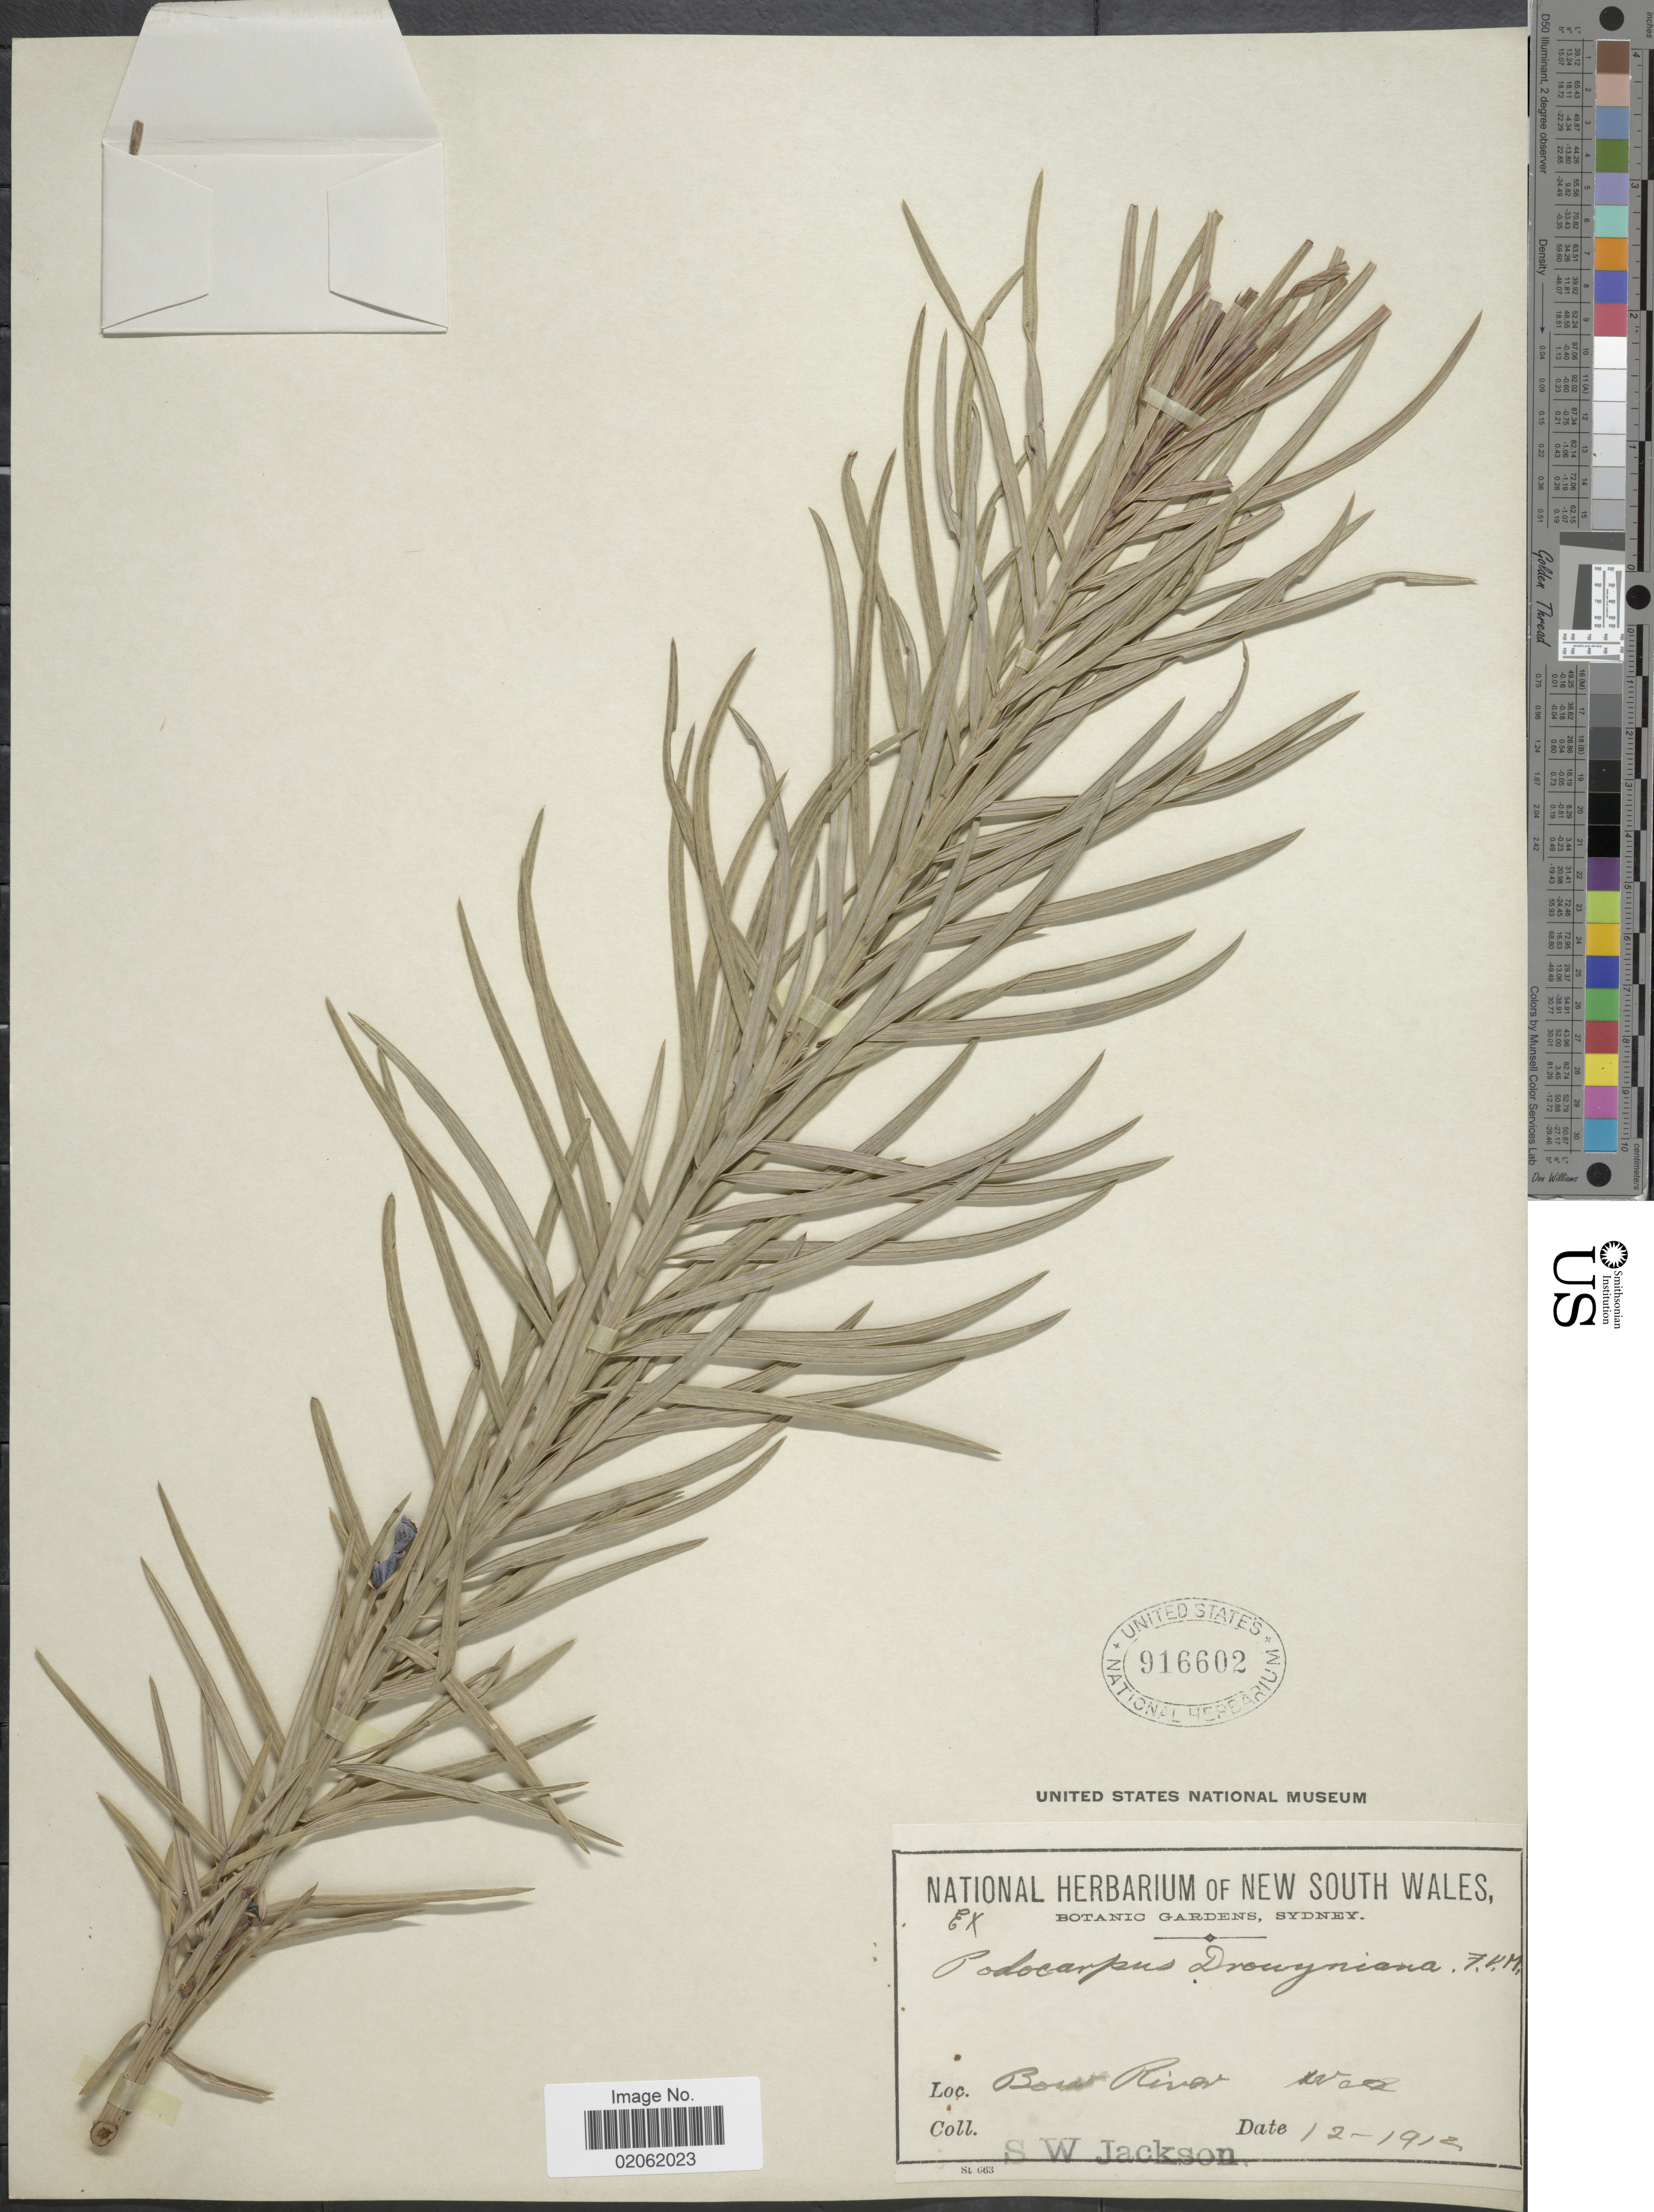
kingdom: Plantae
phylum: Tracheophyta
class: Pinopsida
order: Pinales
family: Podocarpaceae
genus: Podocarpus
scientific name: Podocarpus drouynianus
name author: F. Muell.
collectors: Jackson, S. W.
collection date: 1912-12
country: Australia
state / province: Western Australia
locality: Bow River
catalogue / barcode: US 916602